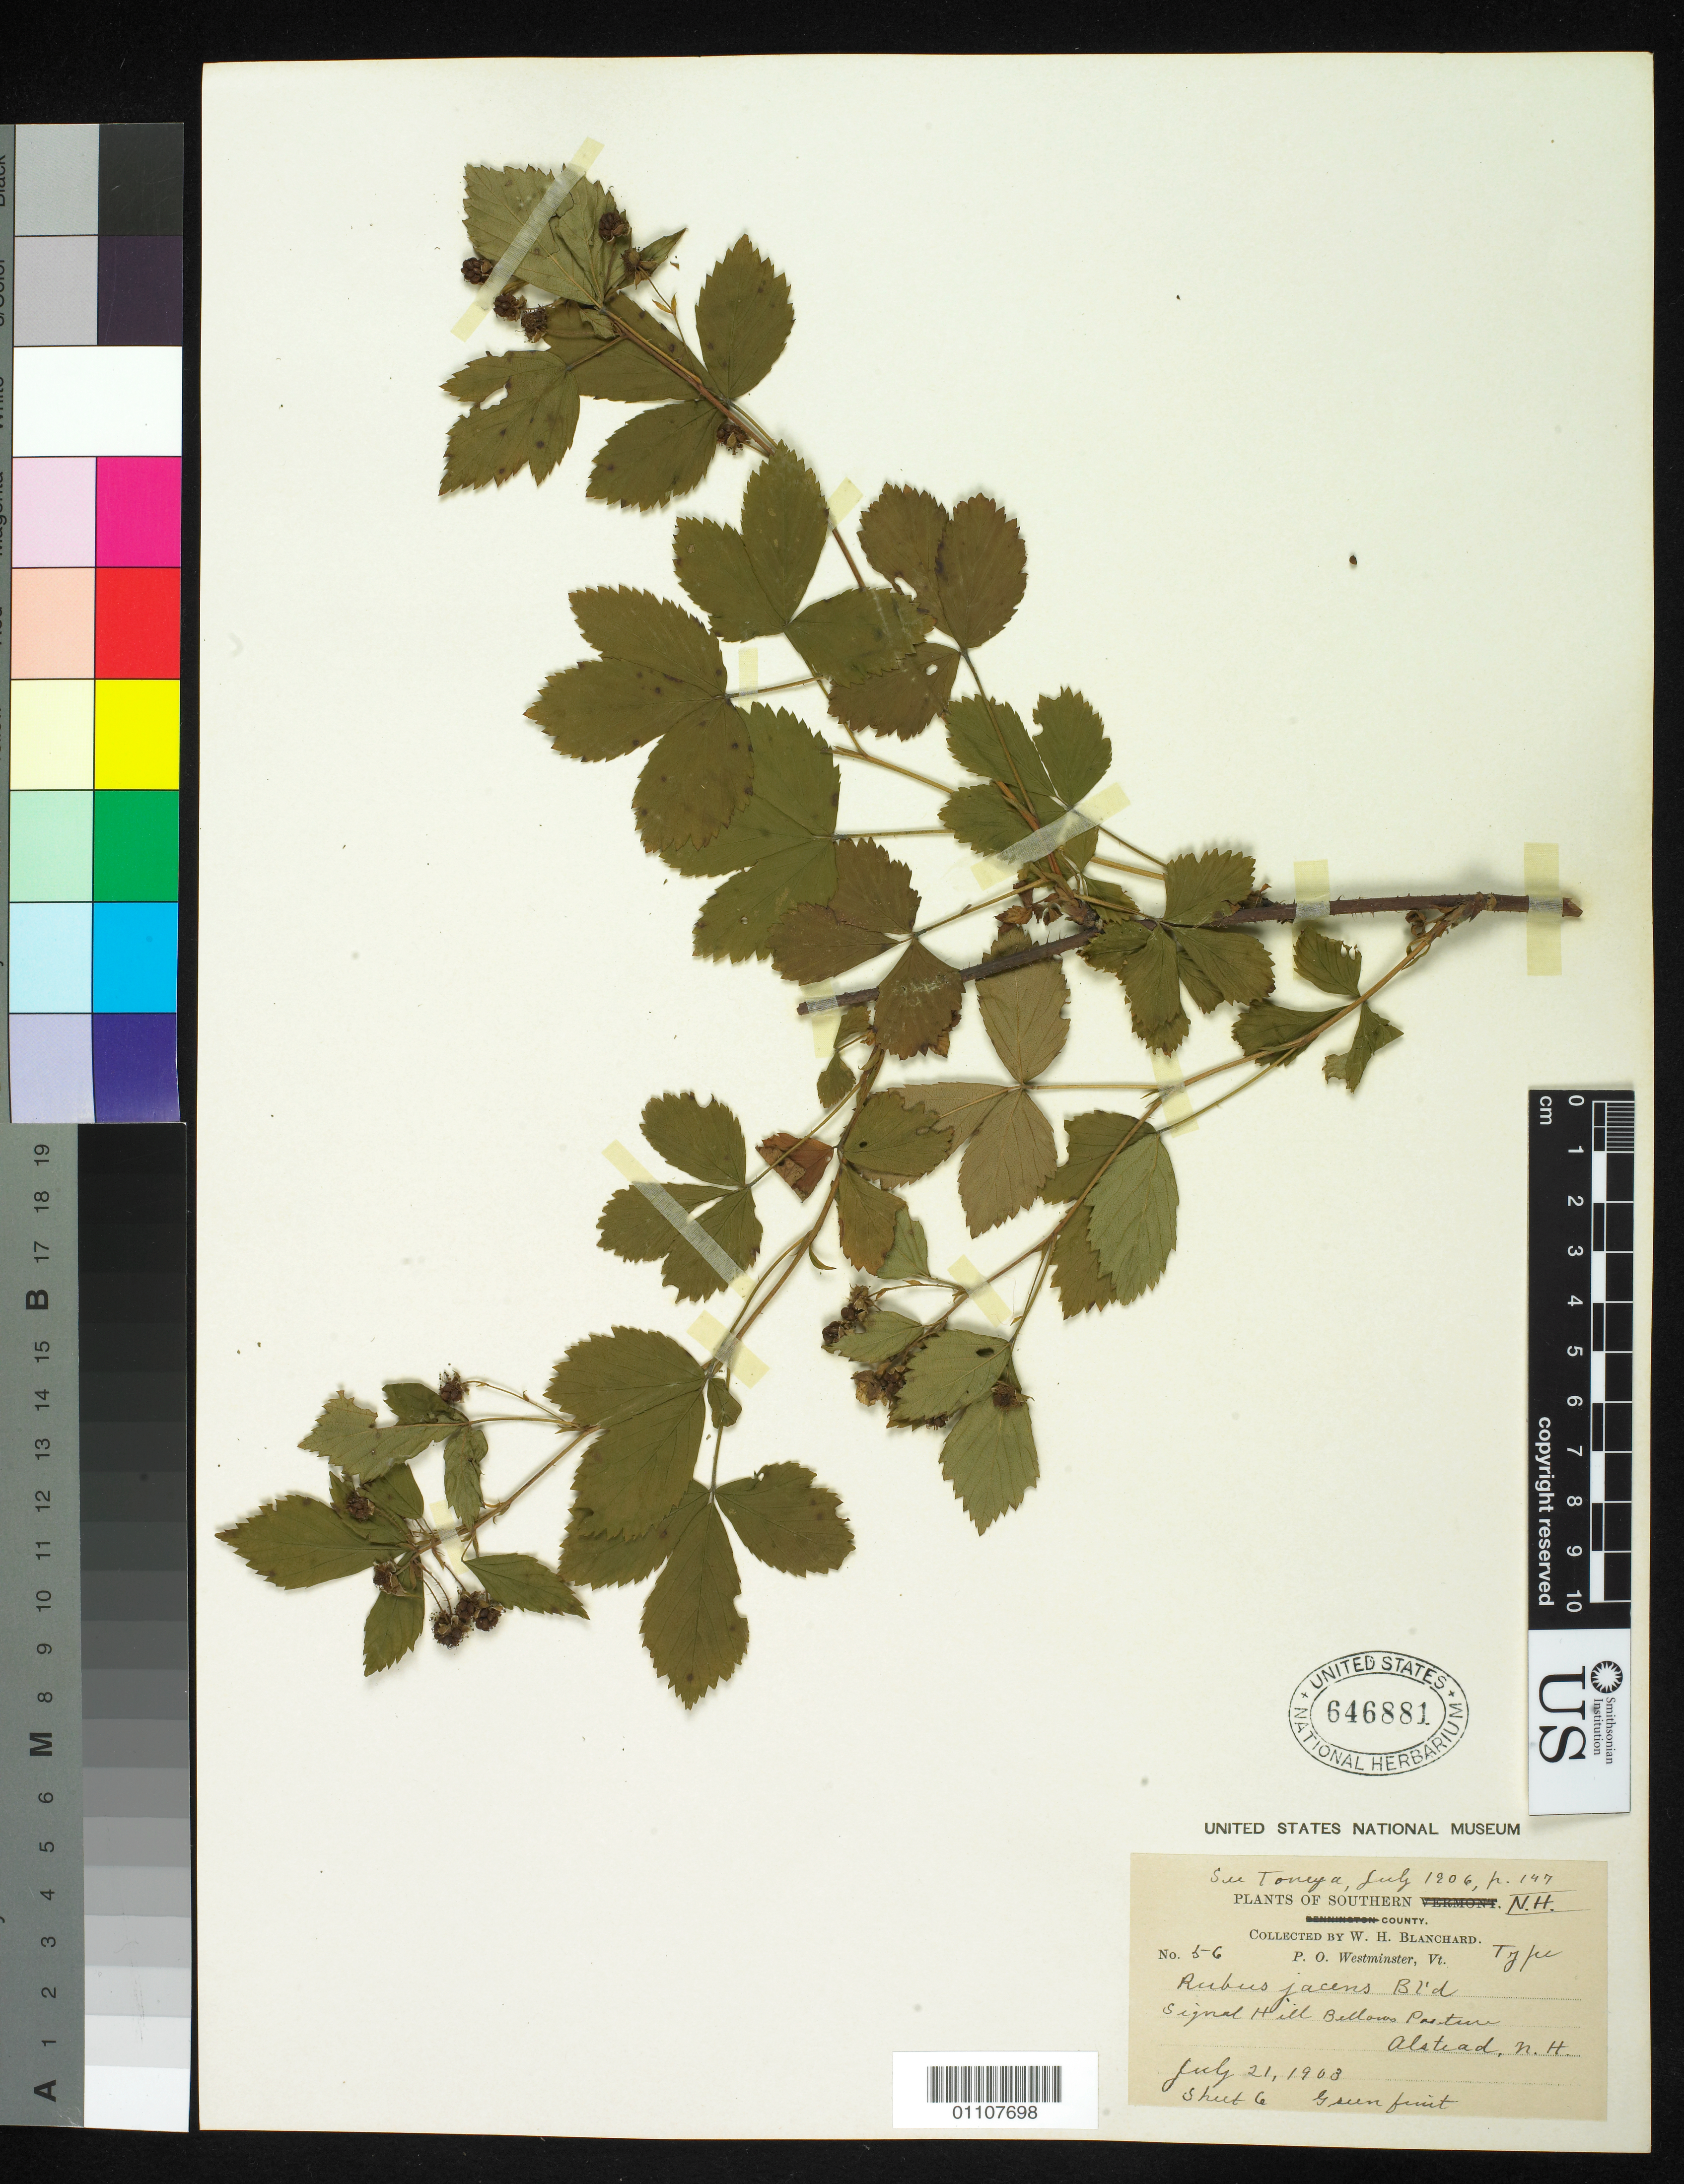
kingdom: Plantae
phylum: Tracheophyta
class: Magnoliopsida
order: Rosales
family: Rosaceae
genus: Rubus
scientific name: Rubus jacens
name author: Blanch.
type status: Syntype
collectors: W. H. Blanchard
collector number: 56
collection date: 1903-07-21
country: United States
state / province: New Hampshire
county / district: Cheshire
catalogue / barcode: US 646881